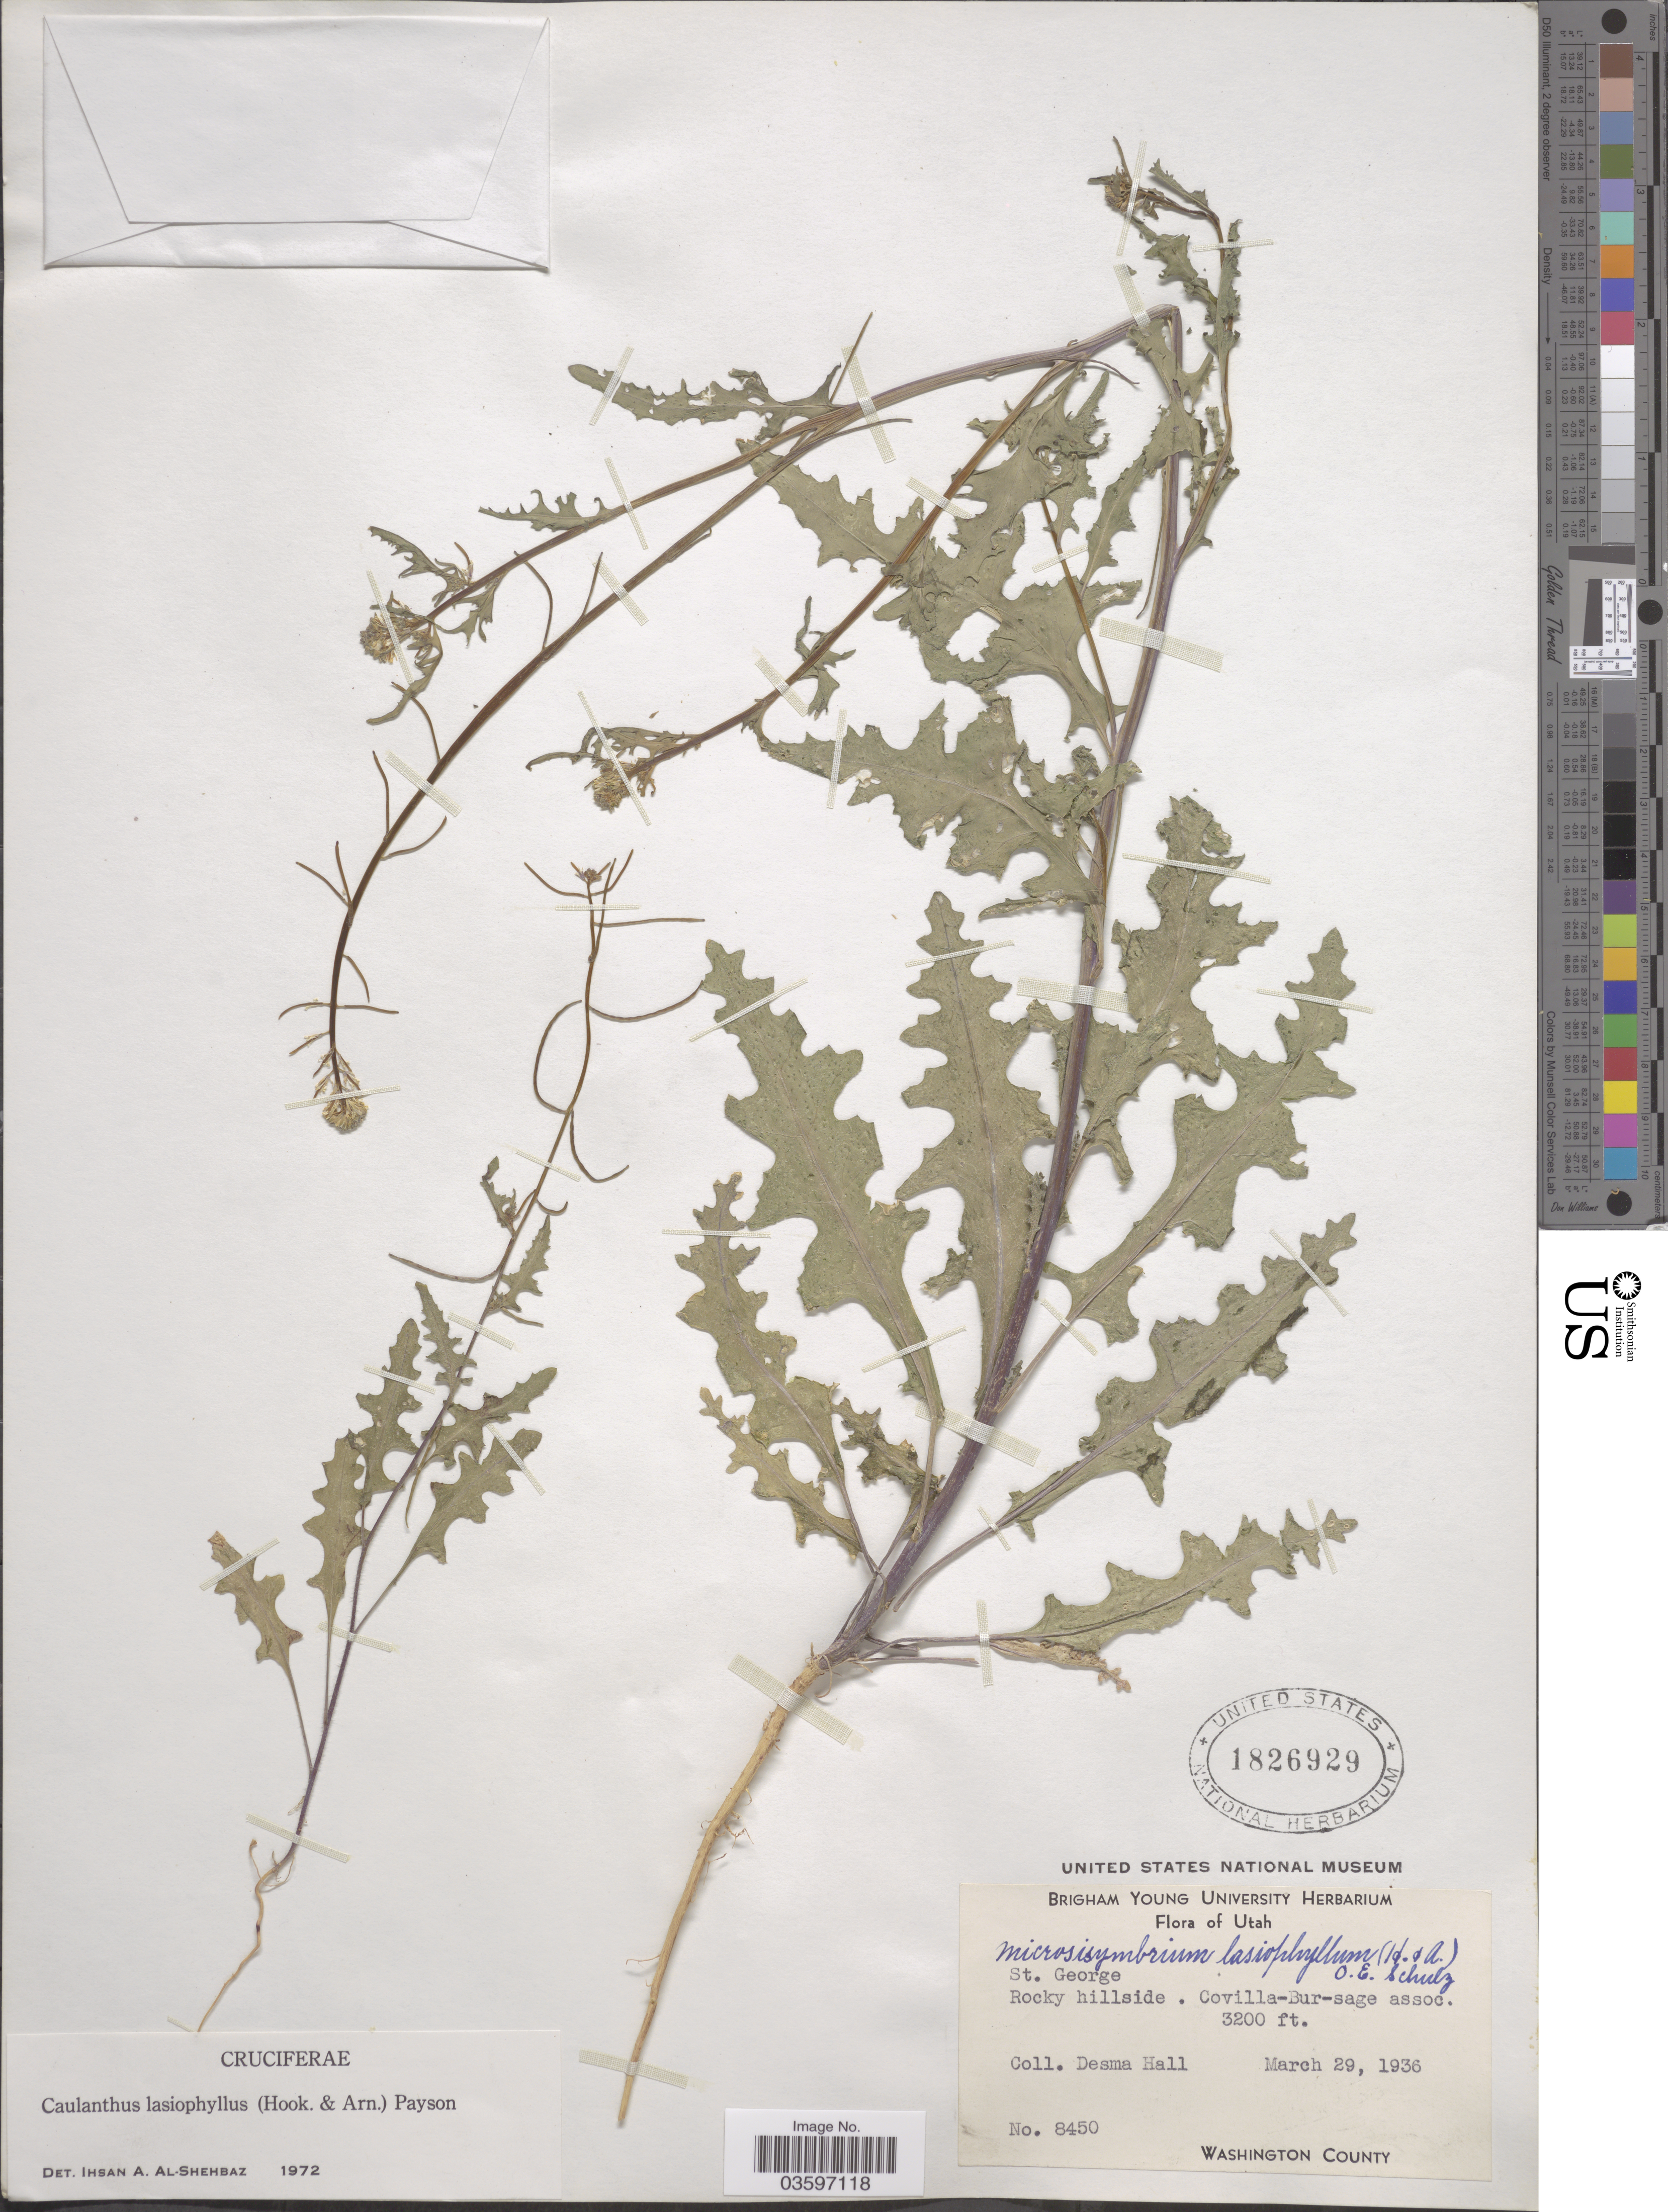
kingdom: Plantae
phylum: Tracheophyta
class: Magnoliopsida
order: Brassicales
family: Brassicaceae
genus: Caulanthus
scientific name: Caulanthus lasiophyllus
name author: (Hook. & Arn.) Payson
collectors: D. Hall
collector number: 8450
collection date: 1936-03-29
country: United States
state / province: Utah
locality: St. George. Rocky hillside. Covilla-Bur-sage assoc. Washington County.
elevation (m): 975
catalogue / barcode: US 1826929